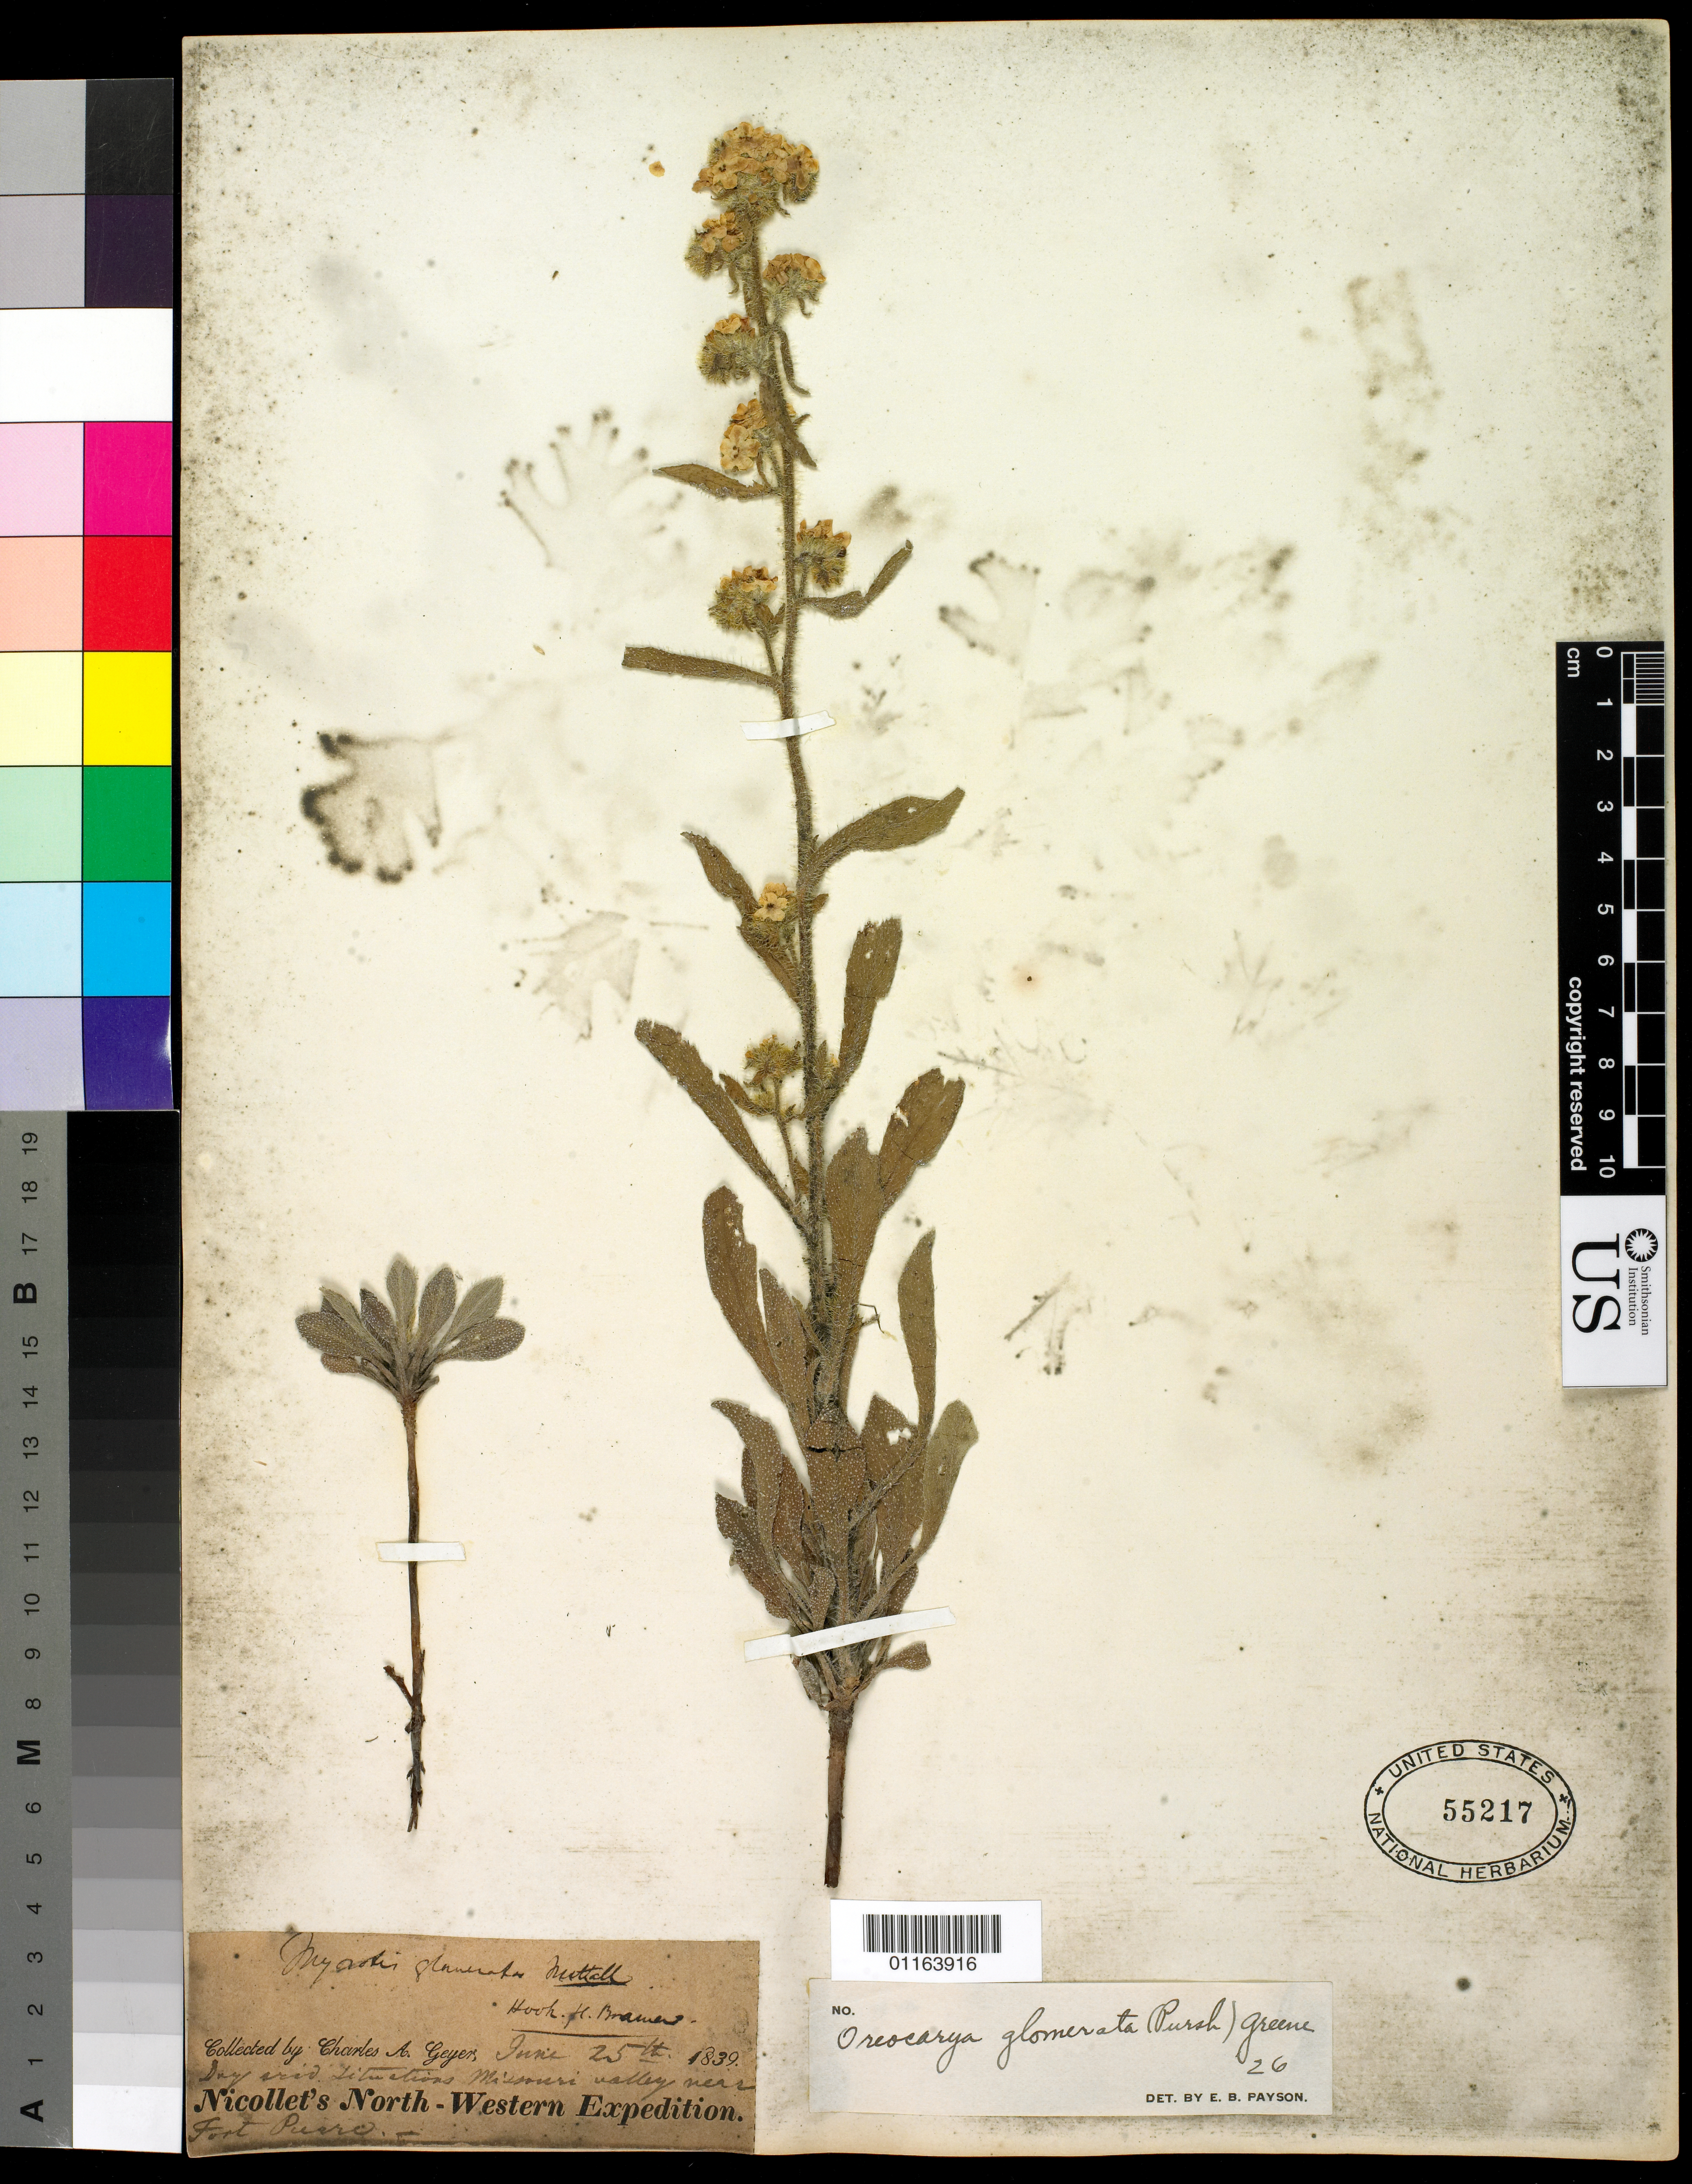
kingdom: Plantae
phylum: Tracheophyta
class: Magnoliopsida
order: Boraginales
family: Boraginaceae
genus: Oreocarya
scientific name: Oreocarya glomerata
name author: (Pursh) Greene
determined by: Payson, E. B.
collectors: C. A. Geyer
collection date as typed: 25 Jun 1839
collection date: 1839-06-25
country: United States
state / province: South Dakota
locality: Missouri Valley nea Fort Pierre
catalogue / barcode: US 55217